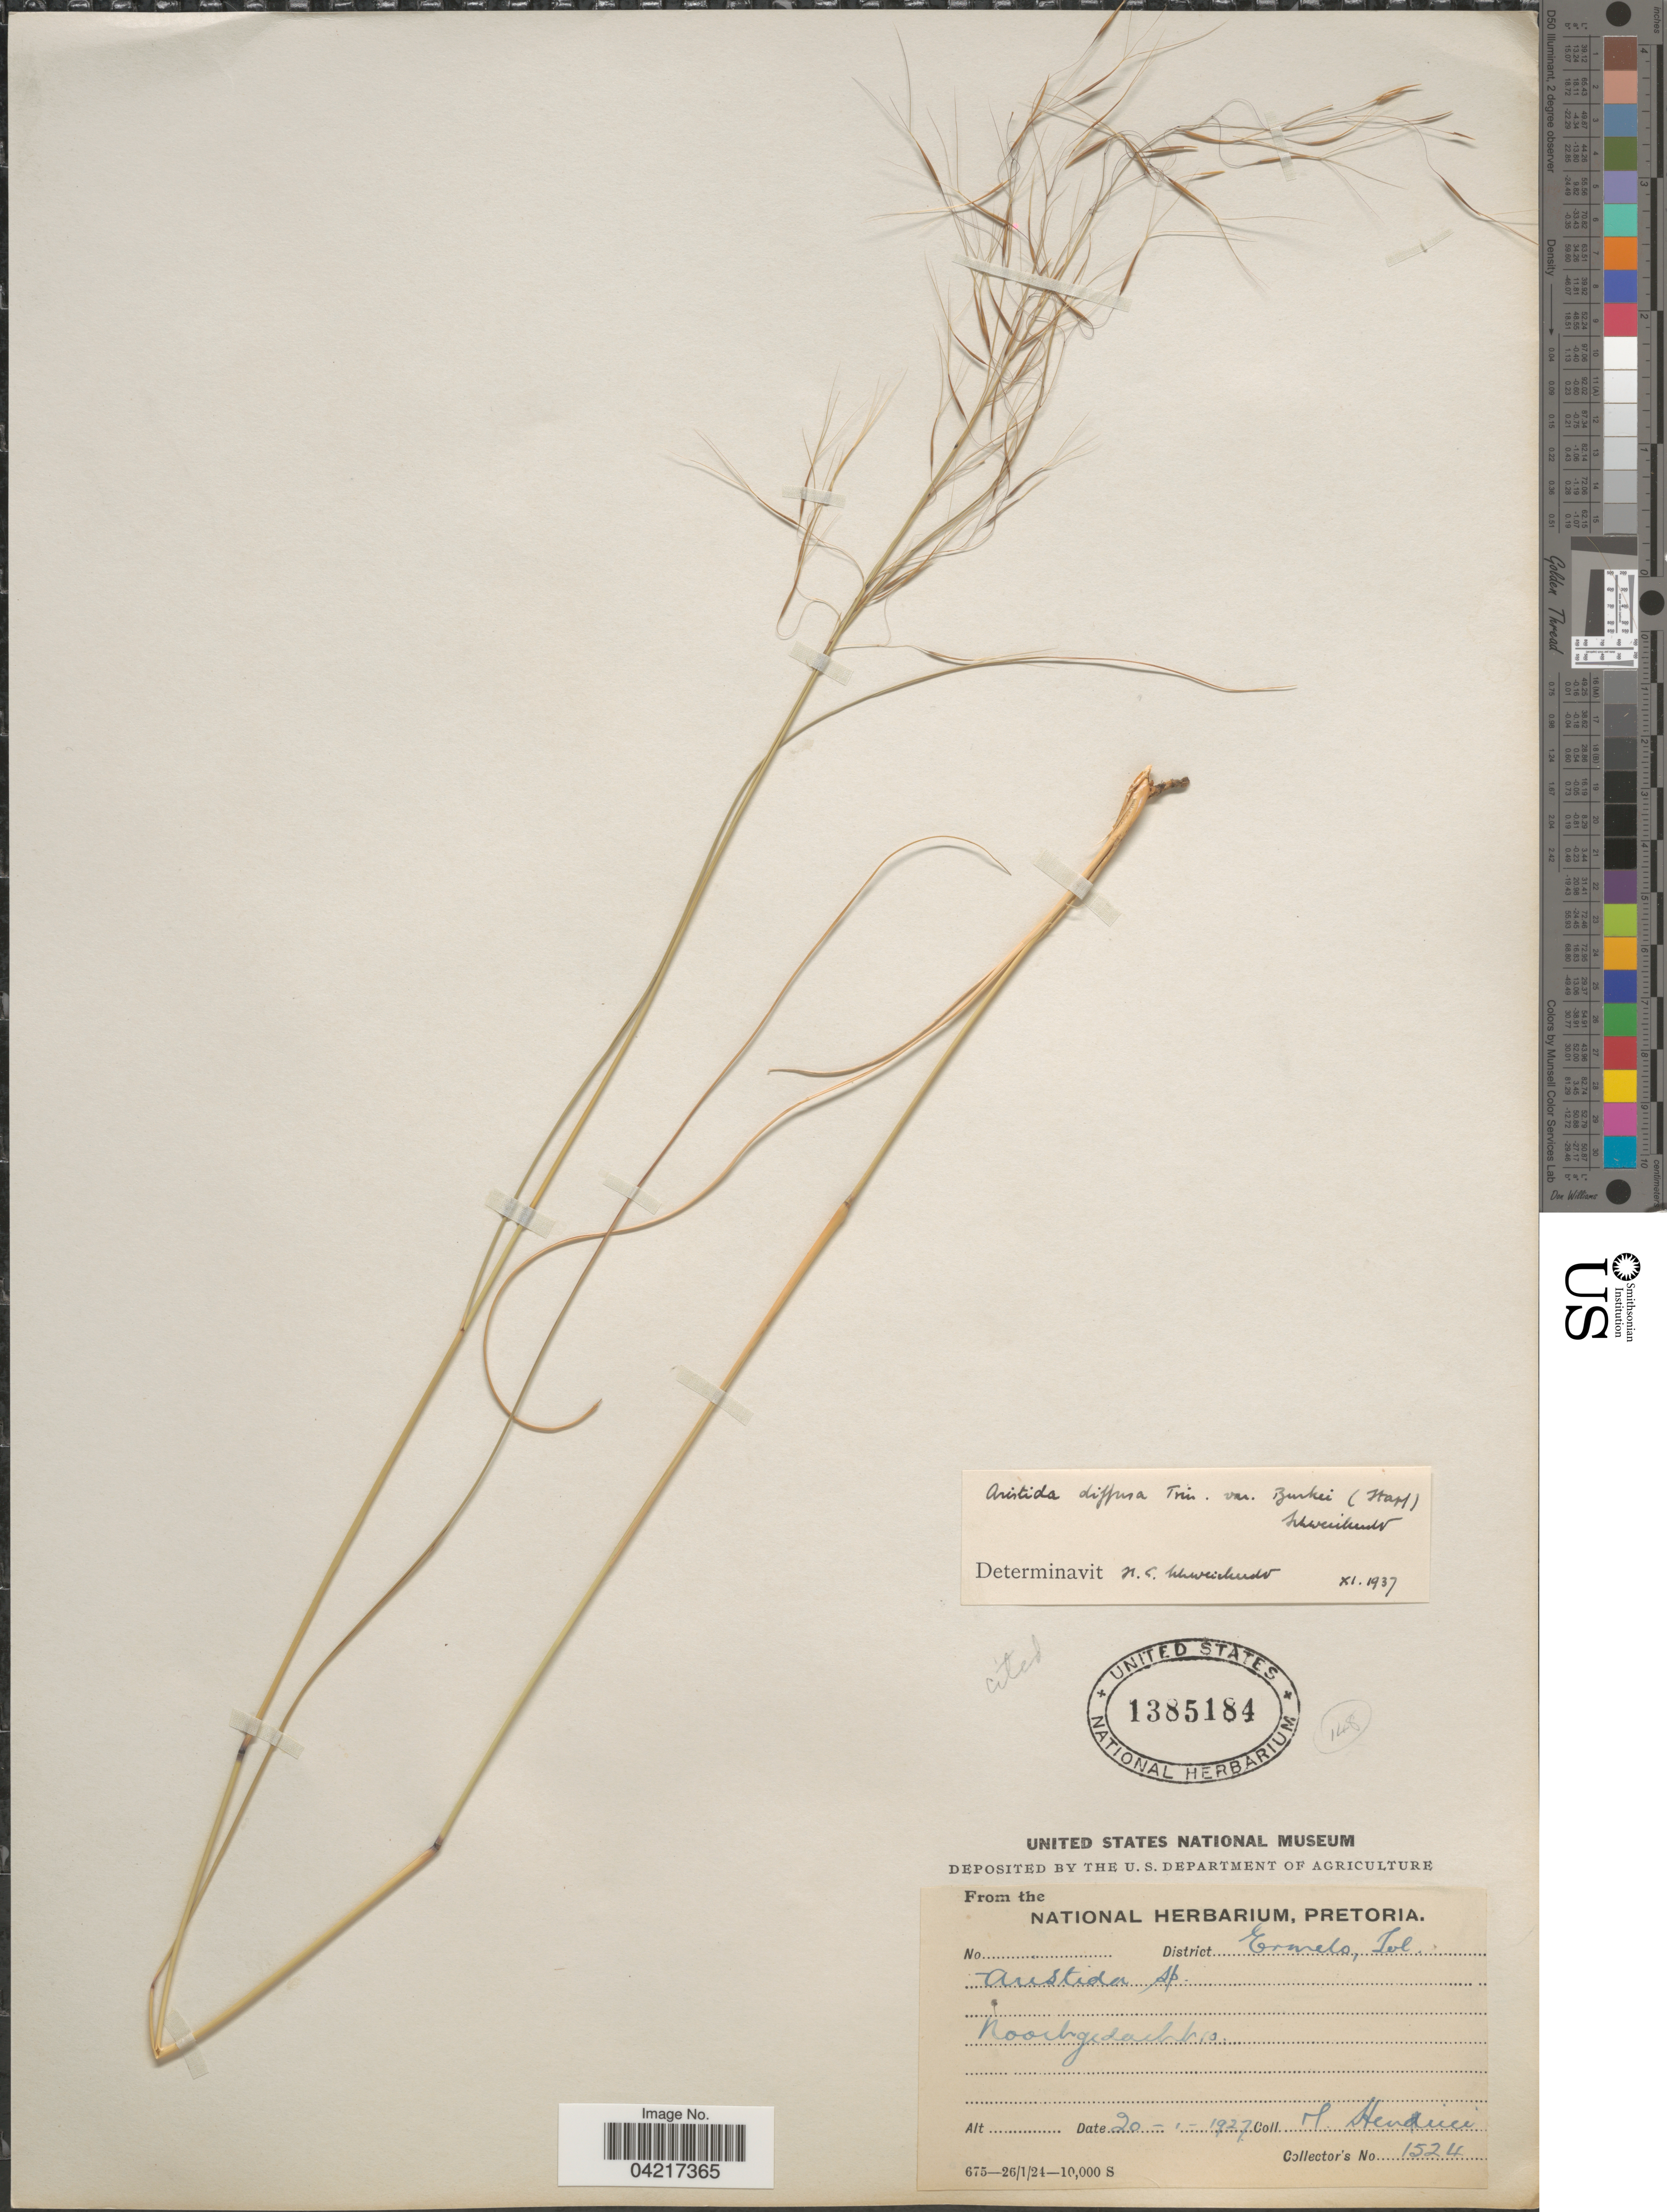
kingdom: Plantae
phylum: Tracheophyta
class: Liliopsida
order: Poales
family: Poaceae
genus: Aristida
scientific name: Aristida diffusa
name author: Trin.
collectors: M. Henrici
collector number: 1524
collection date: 1927-01-20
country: South Africa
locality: District Ermelo, Tvl. Nooitgedacht.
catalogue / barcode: US 1385184